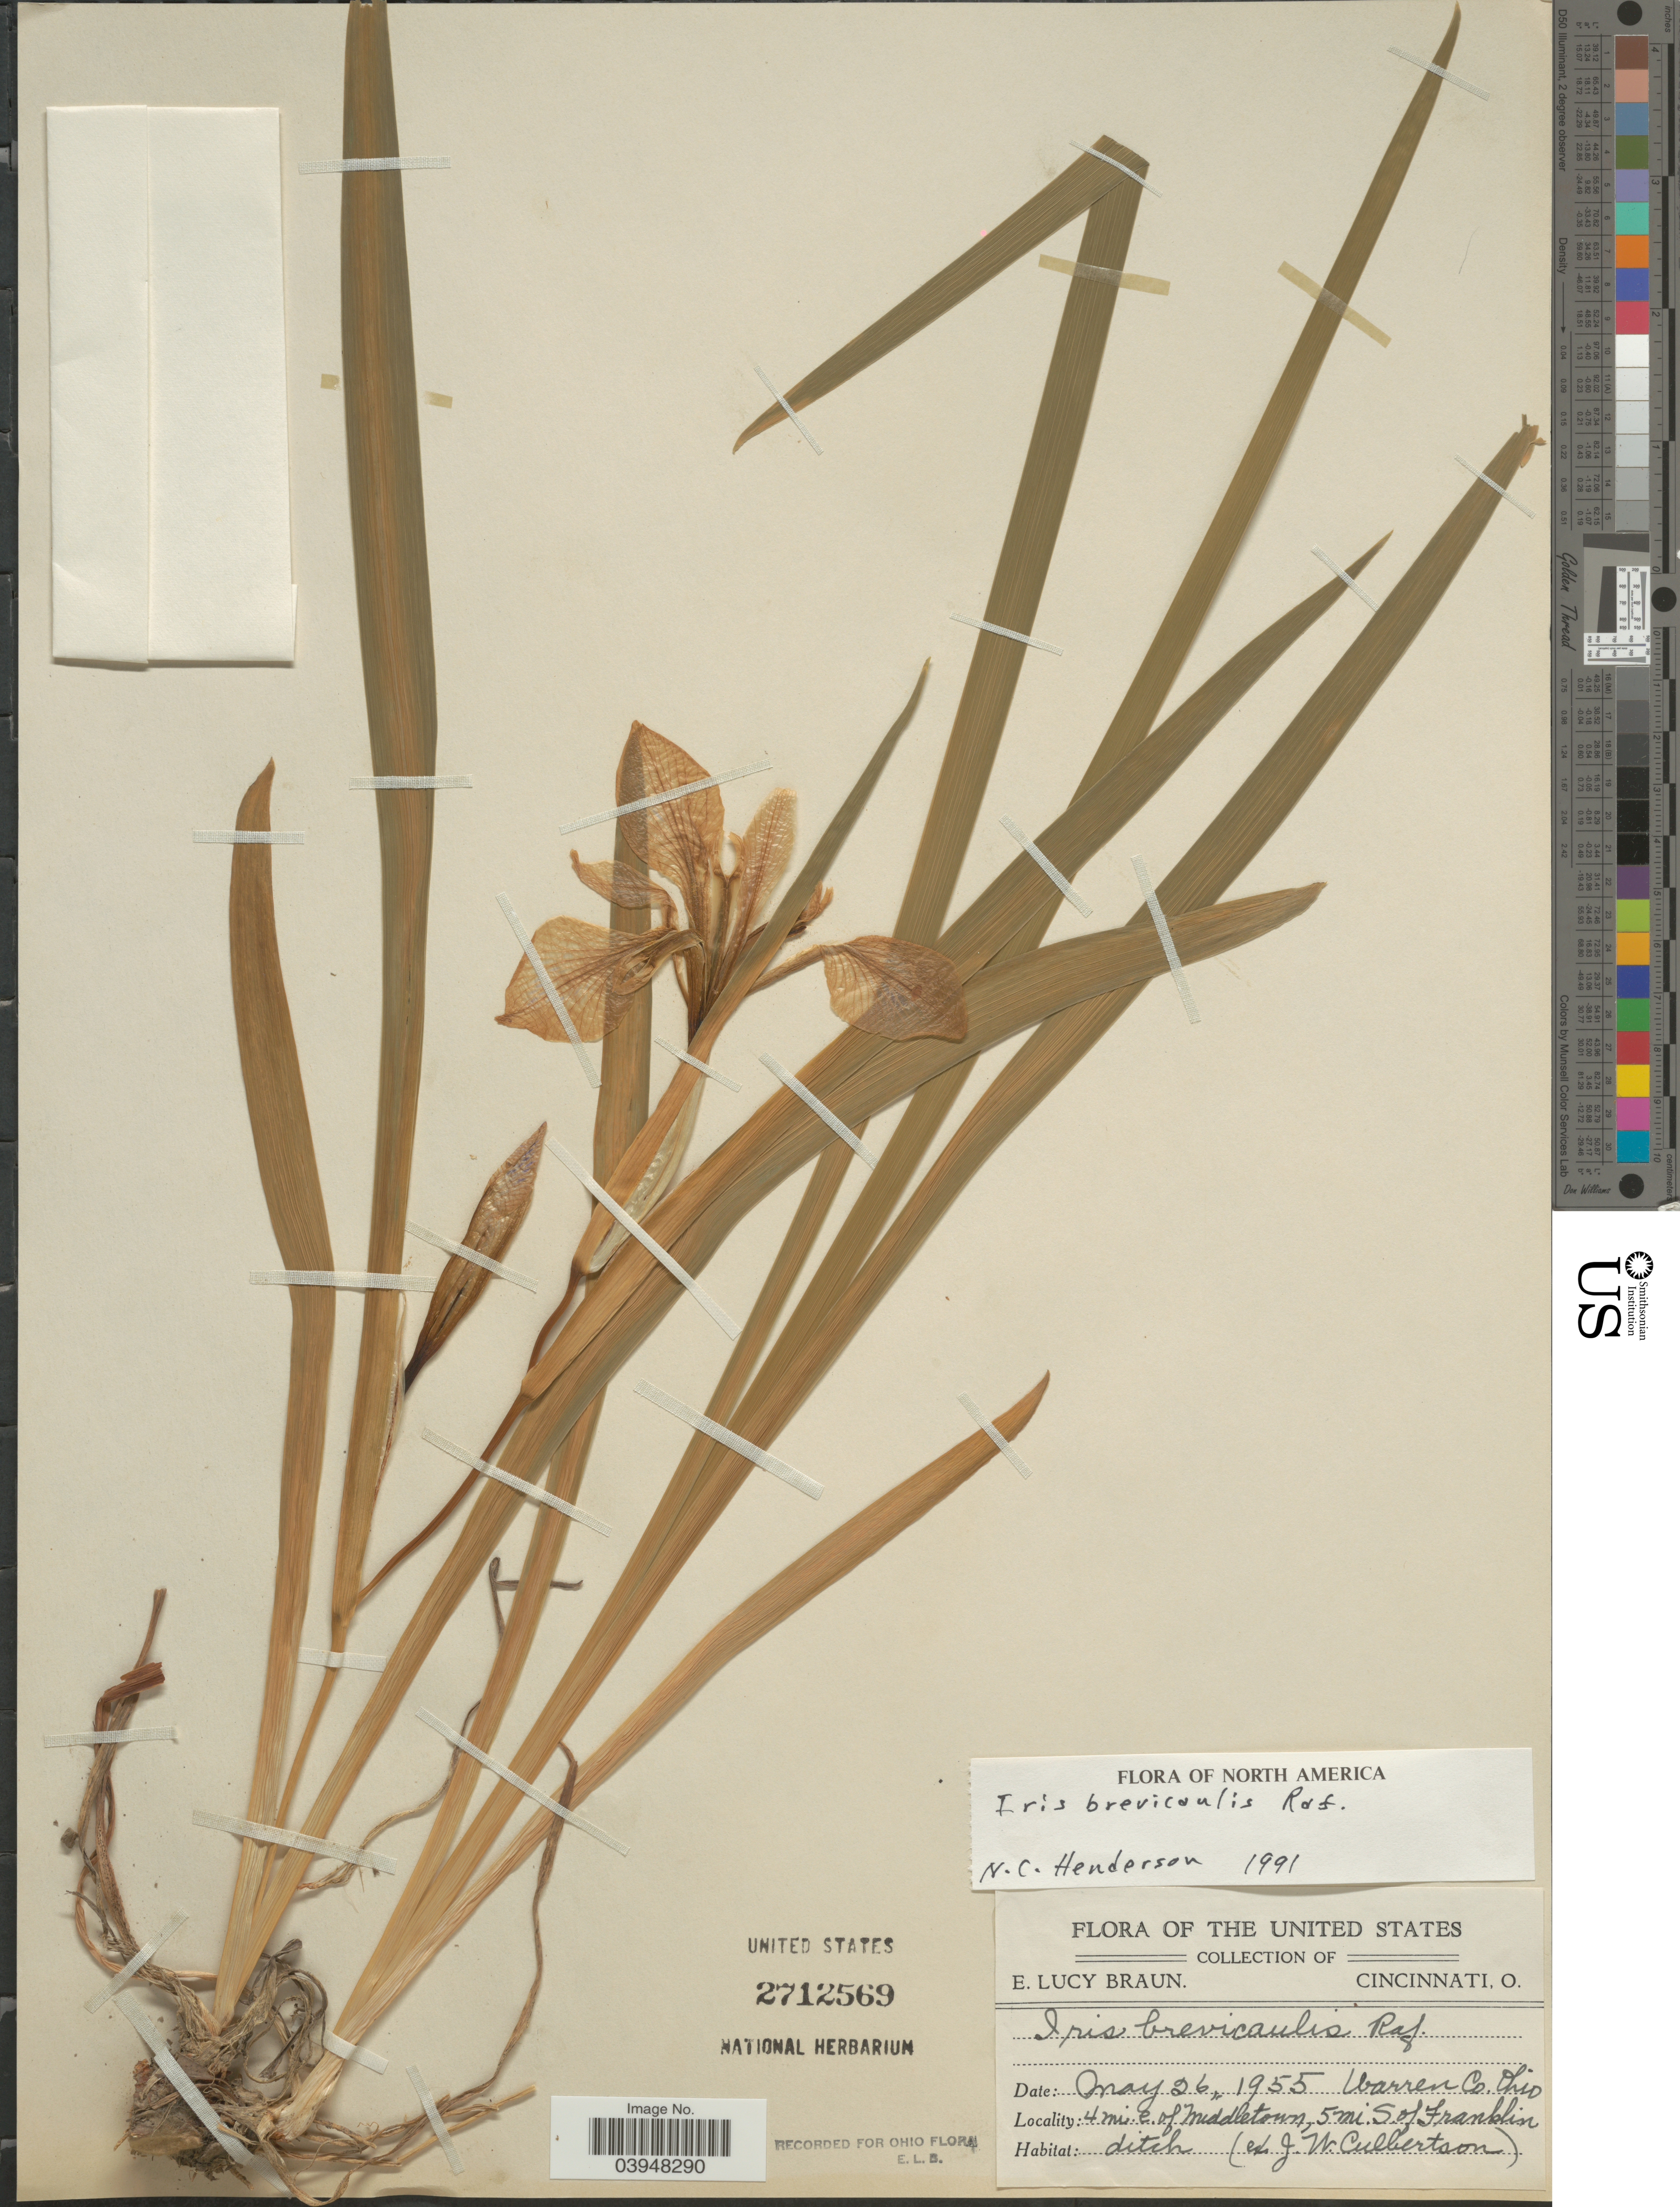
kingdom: Plantae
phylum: Tracheophyta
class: Liliopsida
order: Asparagales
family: Iridaceae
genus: Iris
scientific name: Iris brevicaulis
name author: Raf.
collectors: J. Culbertson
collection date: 1955-05-26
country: United States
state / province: Ohio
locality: Warren Co. 4 mi. e. of Middletown, 5 mi. S. of Franklin.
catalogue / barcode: US 2712569